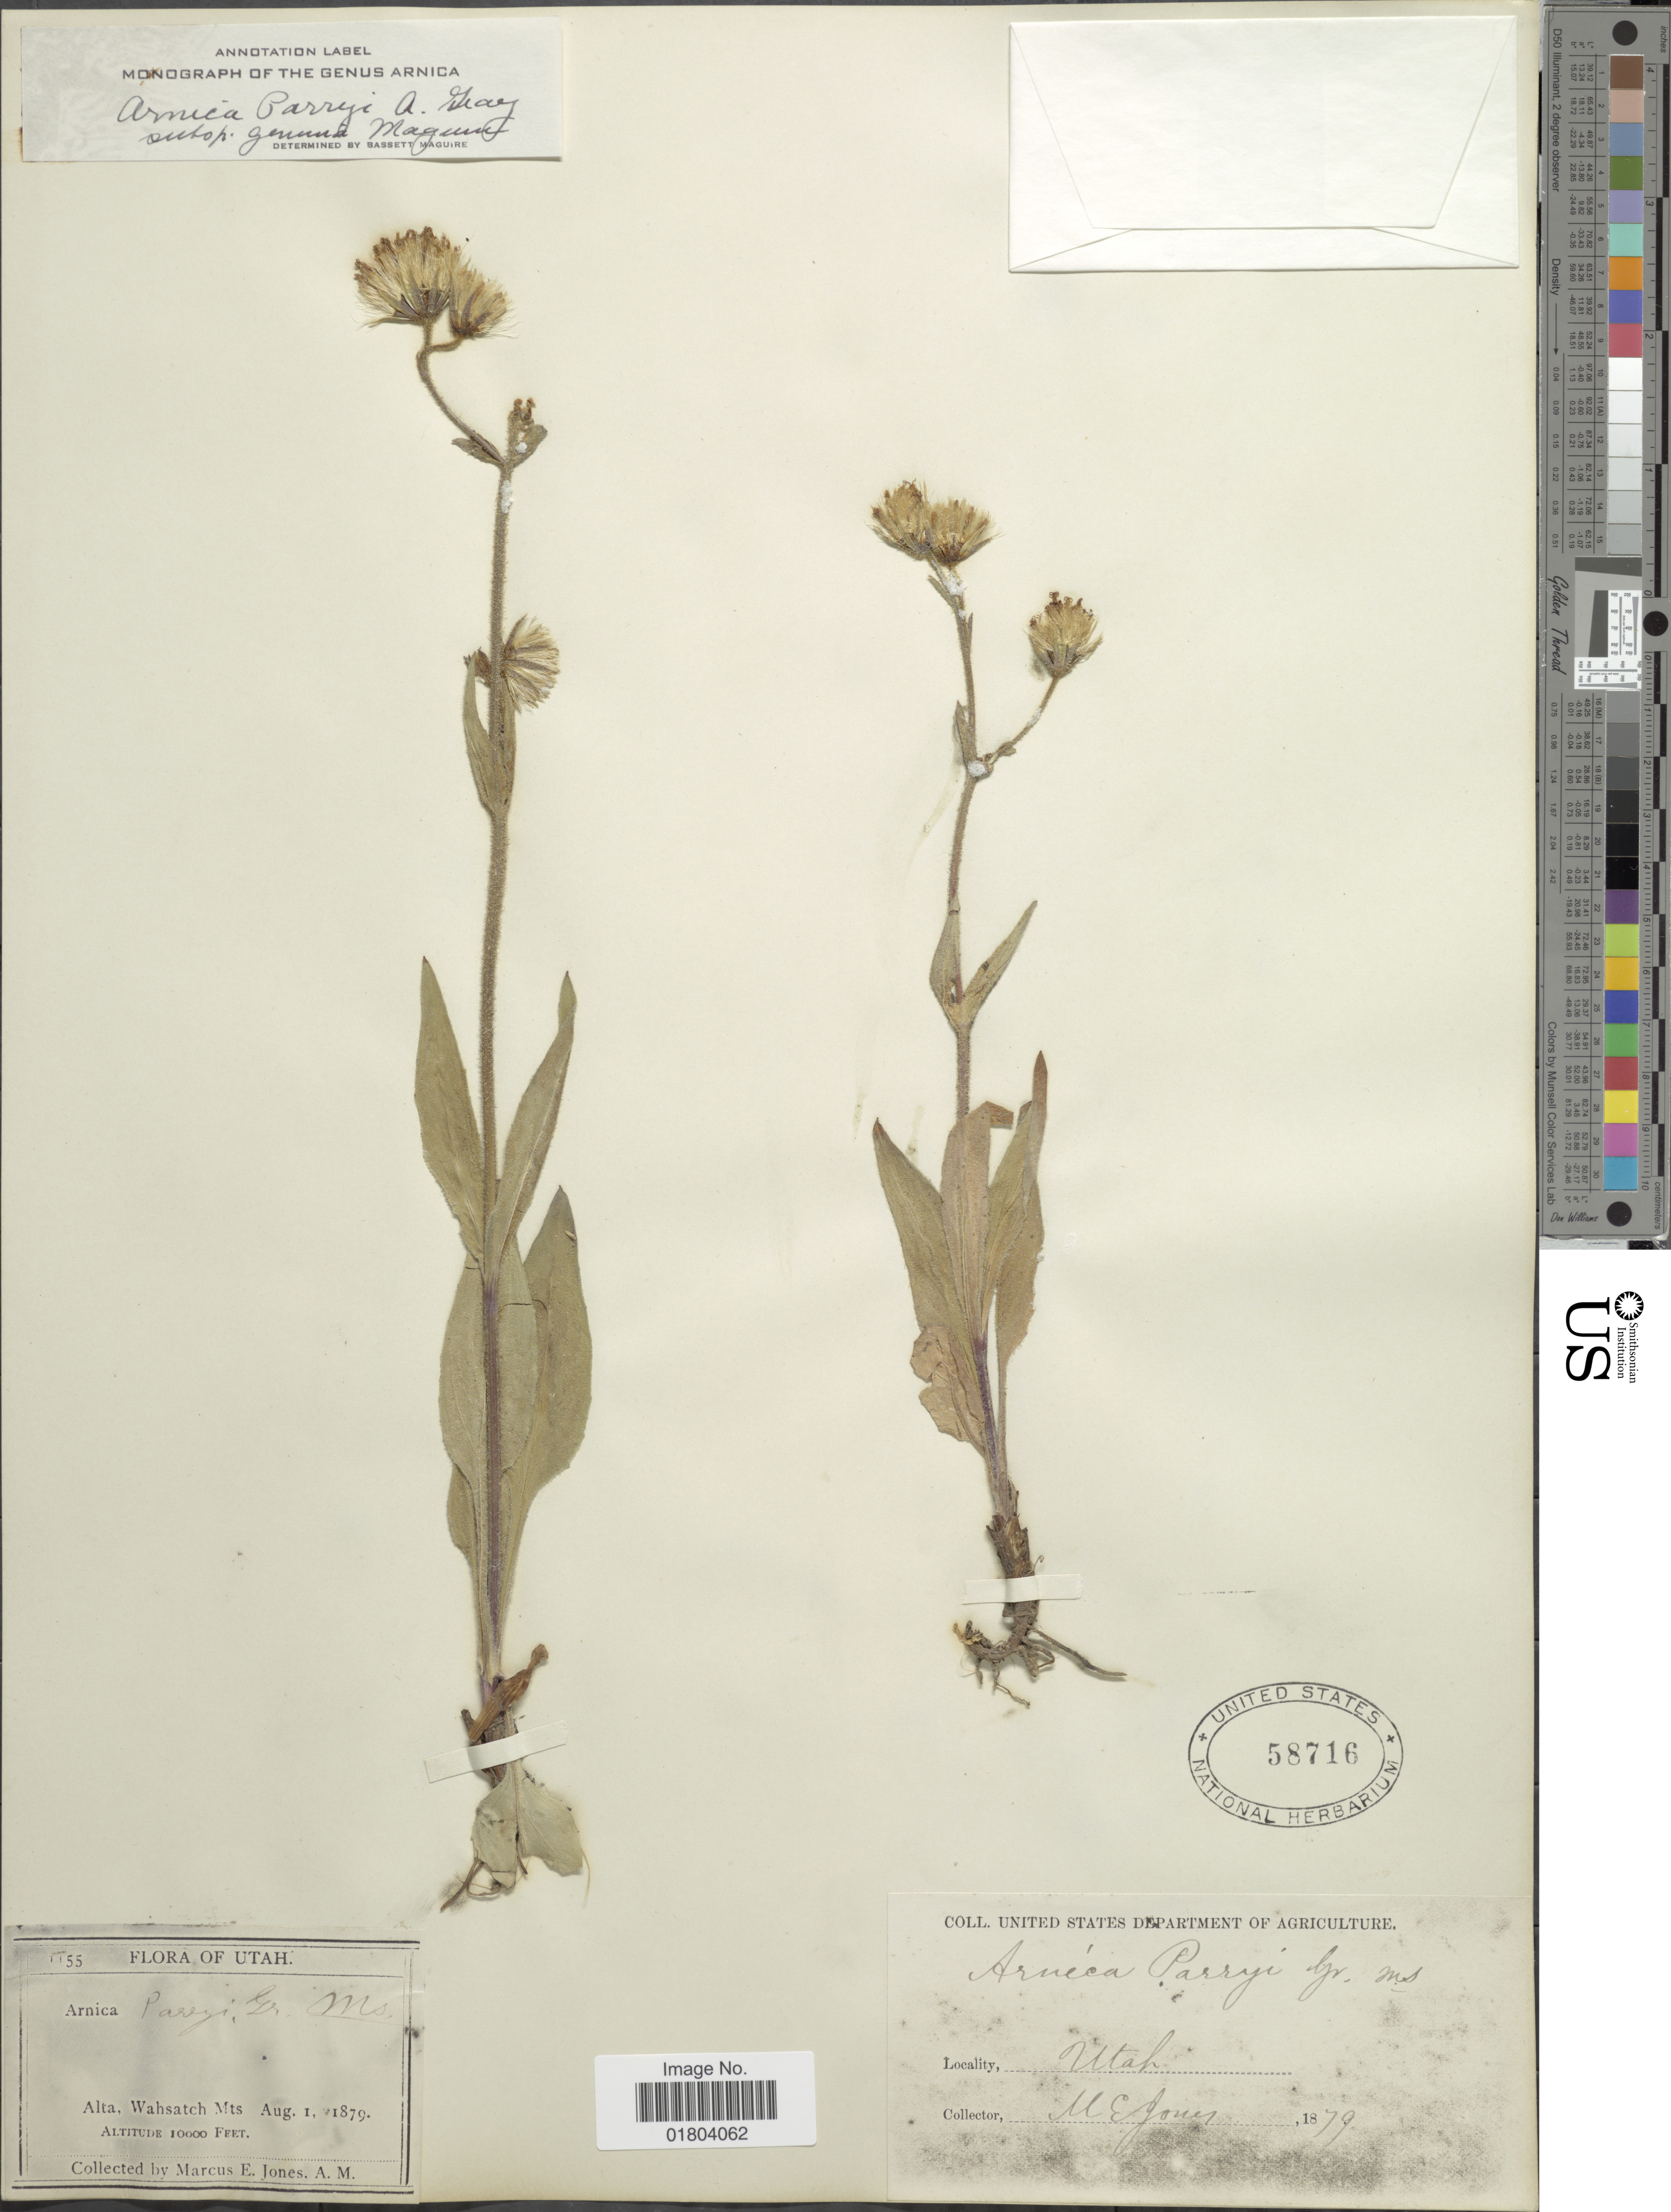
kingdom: Plantae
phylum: Tracheophyta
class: Magnoliopsida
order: Asterales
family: Asteraceae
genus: Arnica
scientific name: Arnica parryi subsp. genuina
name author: Maguire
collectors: M. E. Jones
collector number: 1155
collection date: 1879-08-01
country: United States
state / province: Utah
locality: Alta, Wahsatch Mts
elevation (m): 305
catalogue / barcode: US 58716